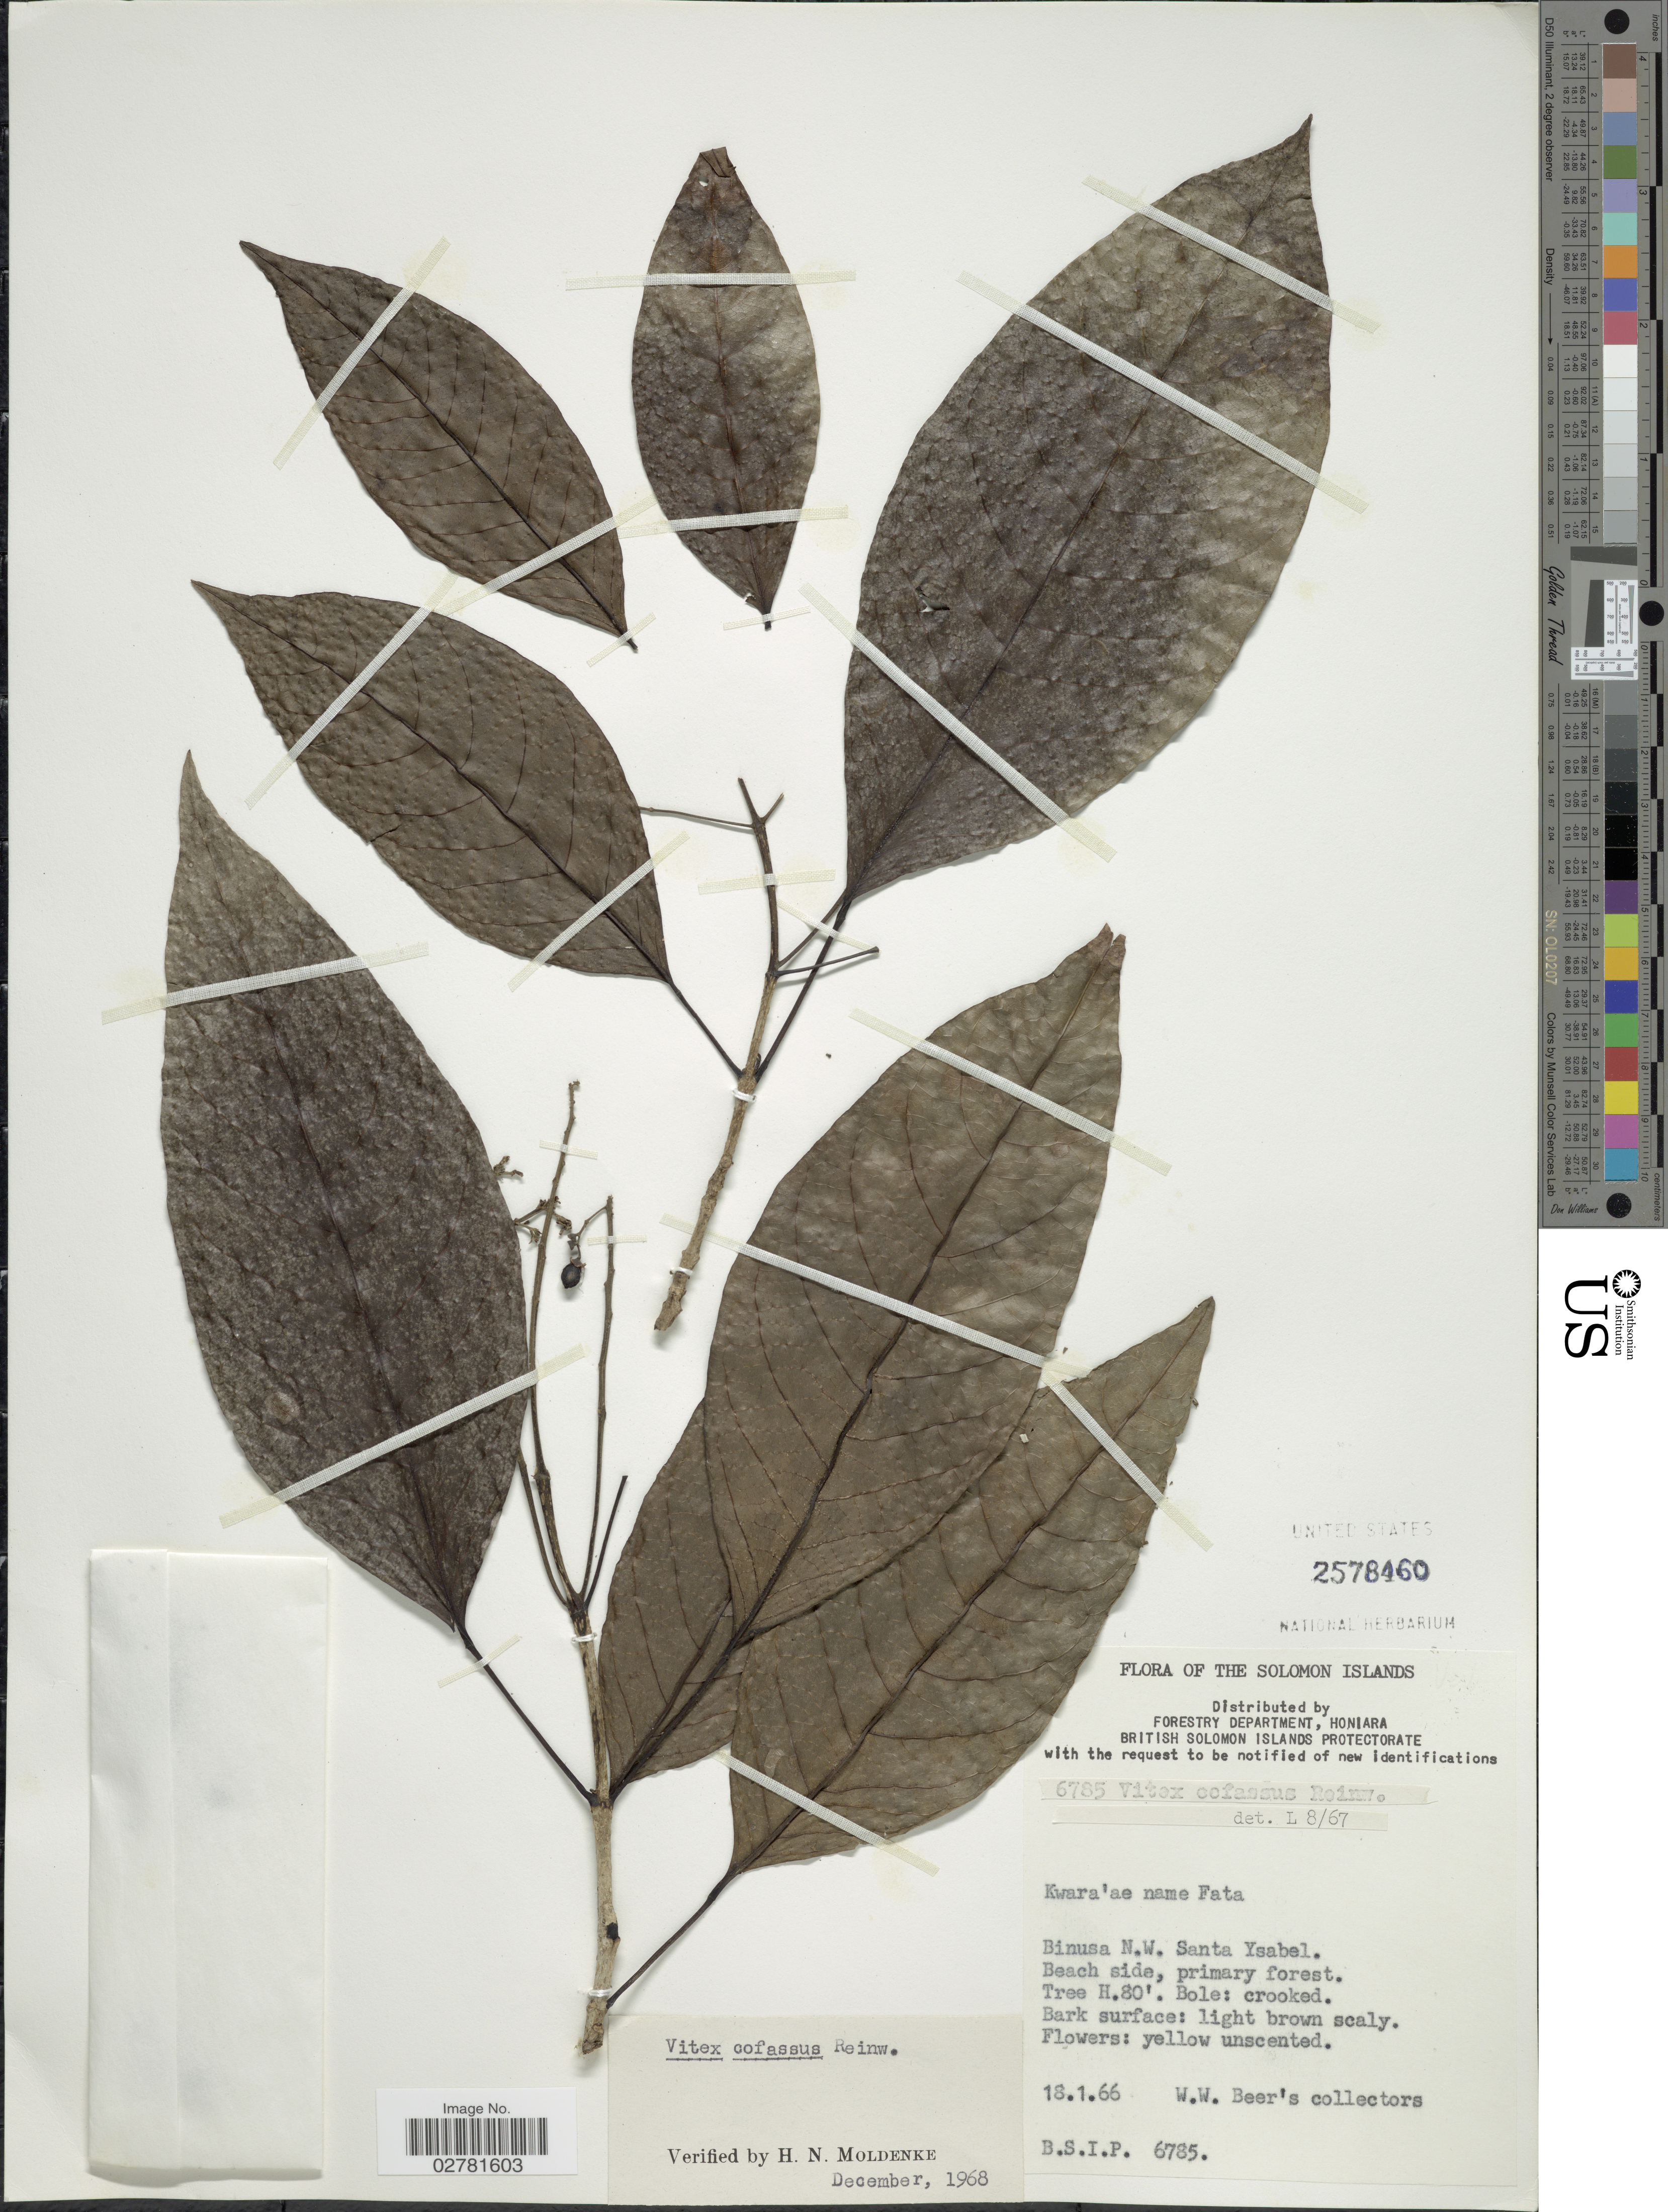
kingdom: Plantae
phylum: Tracheophyta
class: Magnoliopsida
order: Lamiales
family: Lamiaceae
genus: Vitex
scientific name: Vitex cofassus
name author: Reinw. ex Blume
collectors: W. Beer's Collectors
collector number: B.S.I.P.6785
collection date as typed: Transcribed d/m/y: 18/1/66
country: Solomon Islands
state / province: Solomon Islands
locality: Binusa N.W. Santa Ysabel.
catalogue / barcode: US 2578460